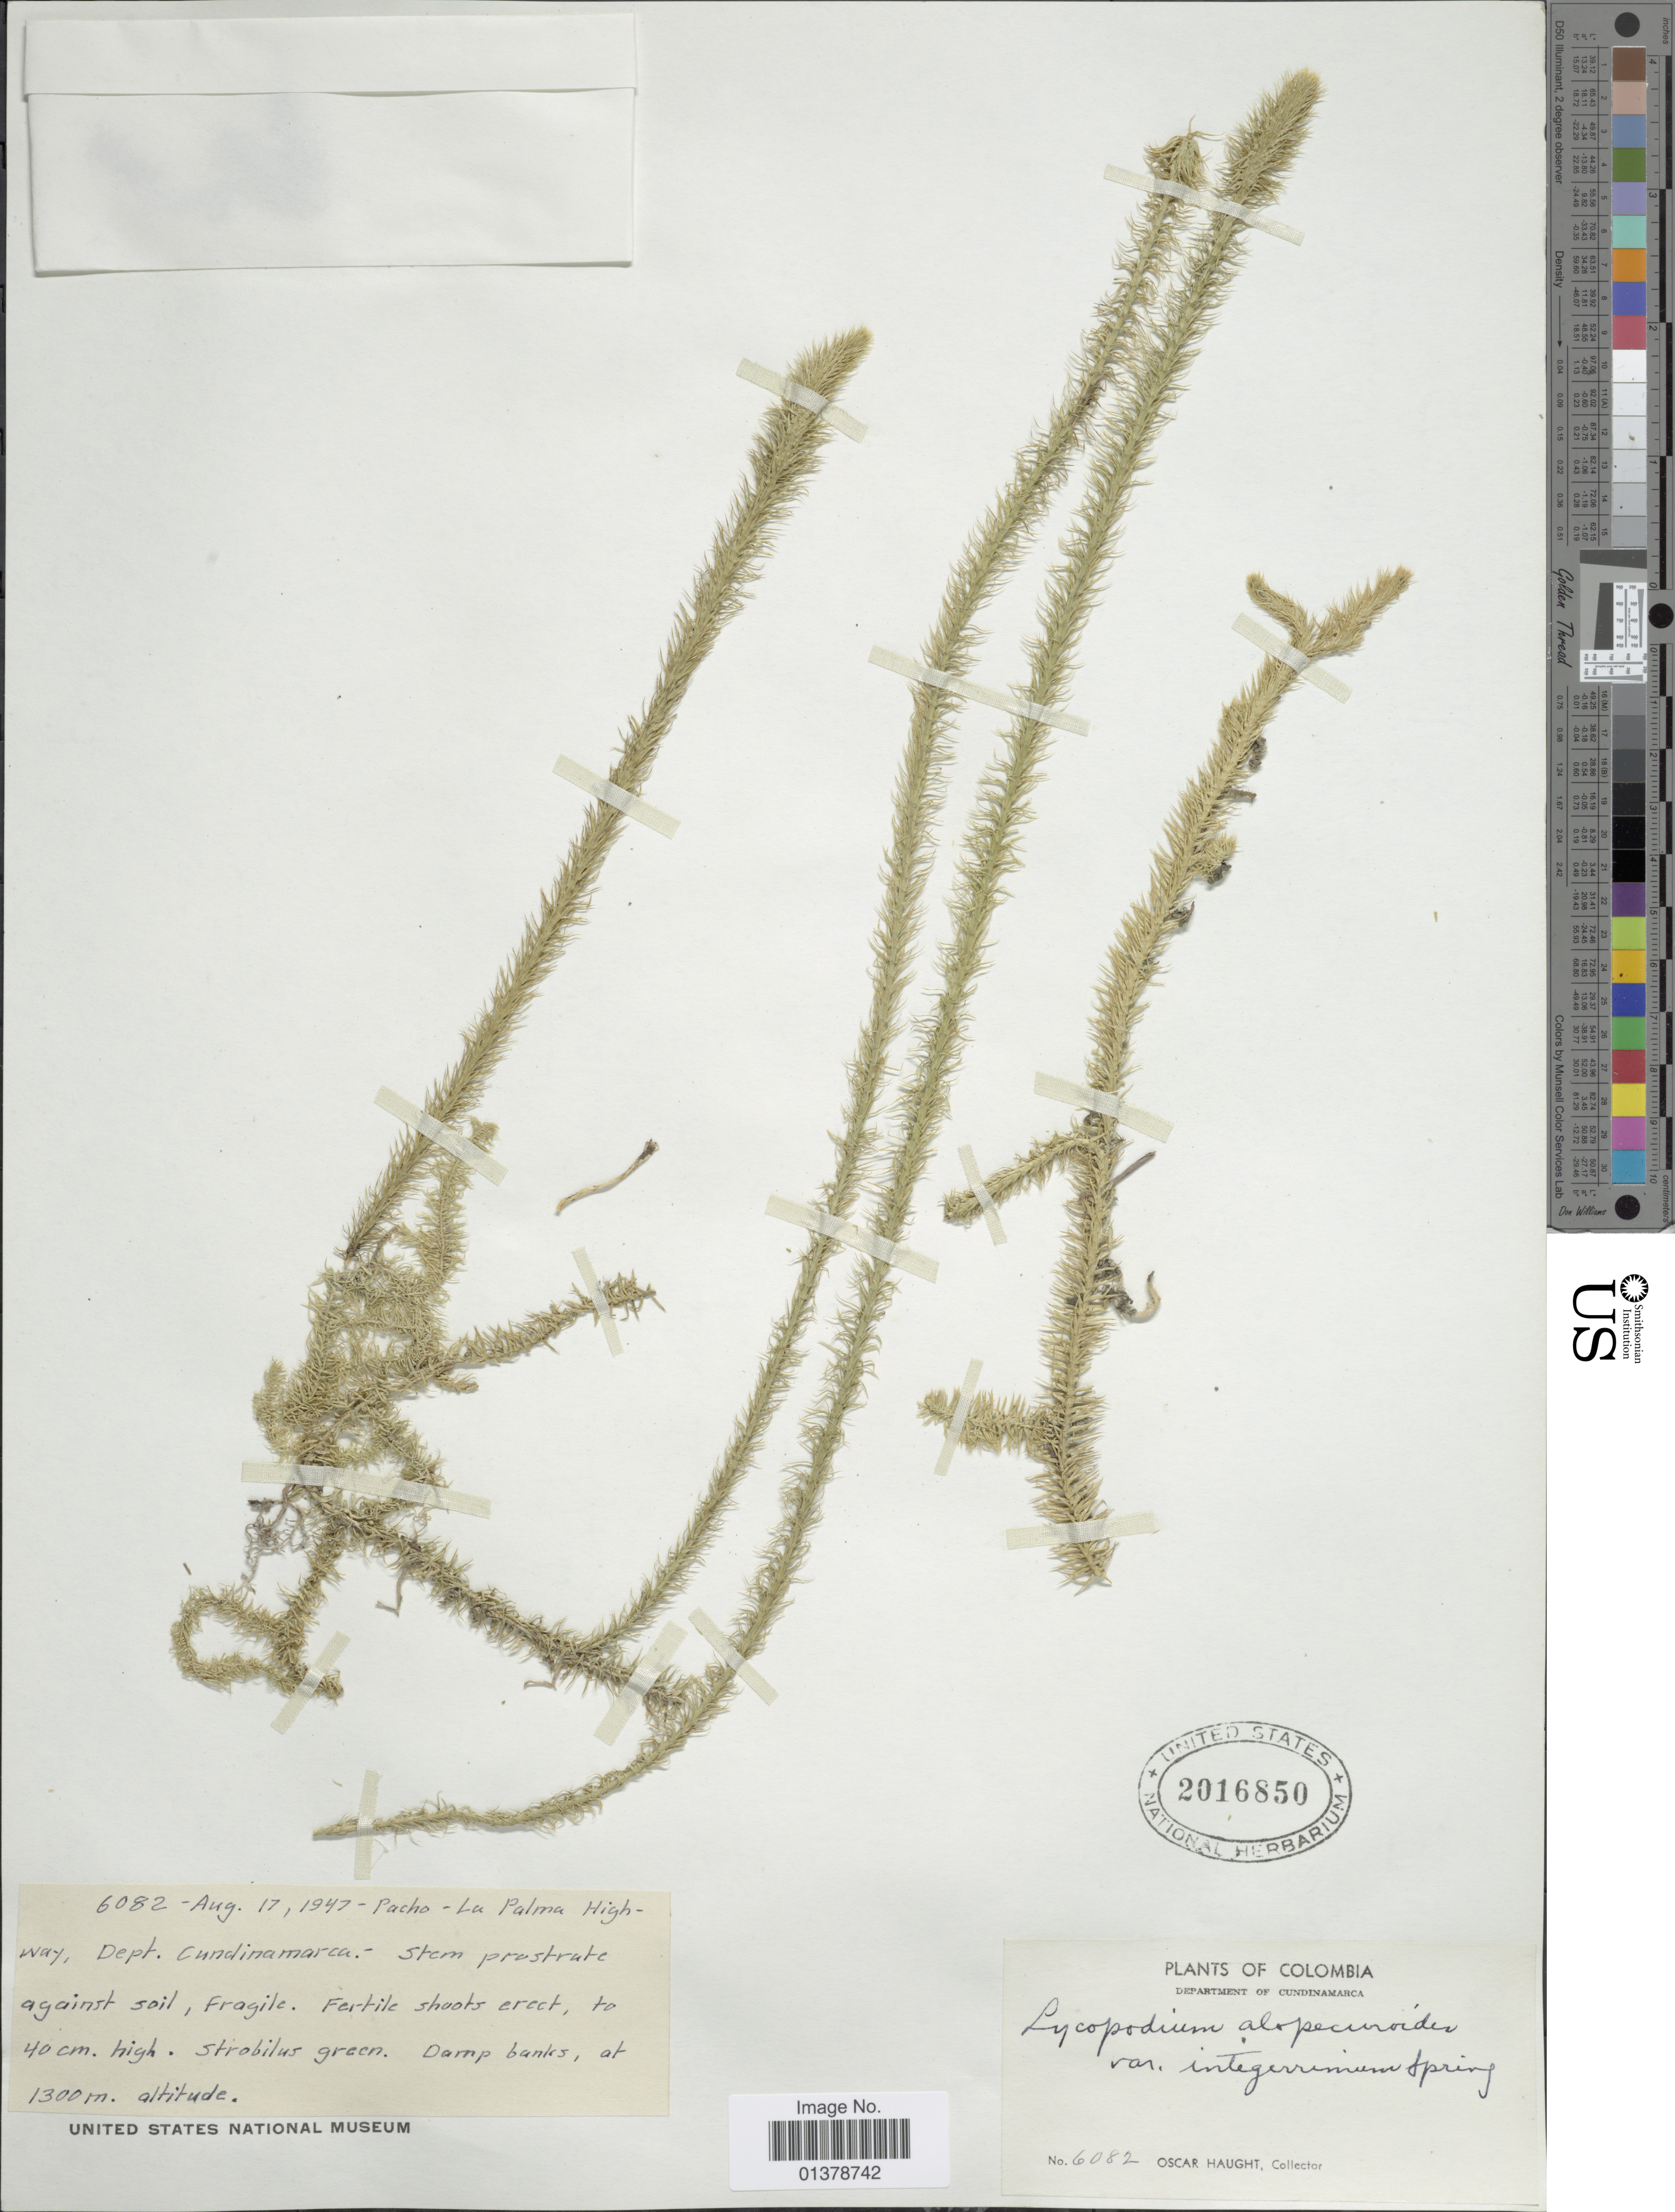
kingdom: Plantae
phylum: Tracheophyta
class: Lycopodiopsida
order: Lycopodiales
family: Lycopodiaceae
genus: Lycopodiella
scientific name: Lycopodiella alopecuroides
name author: (L.) Cranfill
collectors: O. L. Haught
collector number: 6082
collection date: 1947-08-17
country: Colombia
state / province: Cundinamarca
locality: Pacho-La Palma Highway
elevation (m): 1300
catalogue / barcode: US 2016850